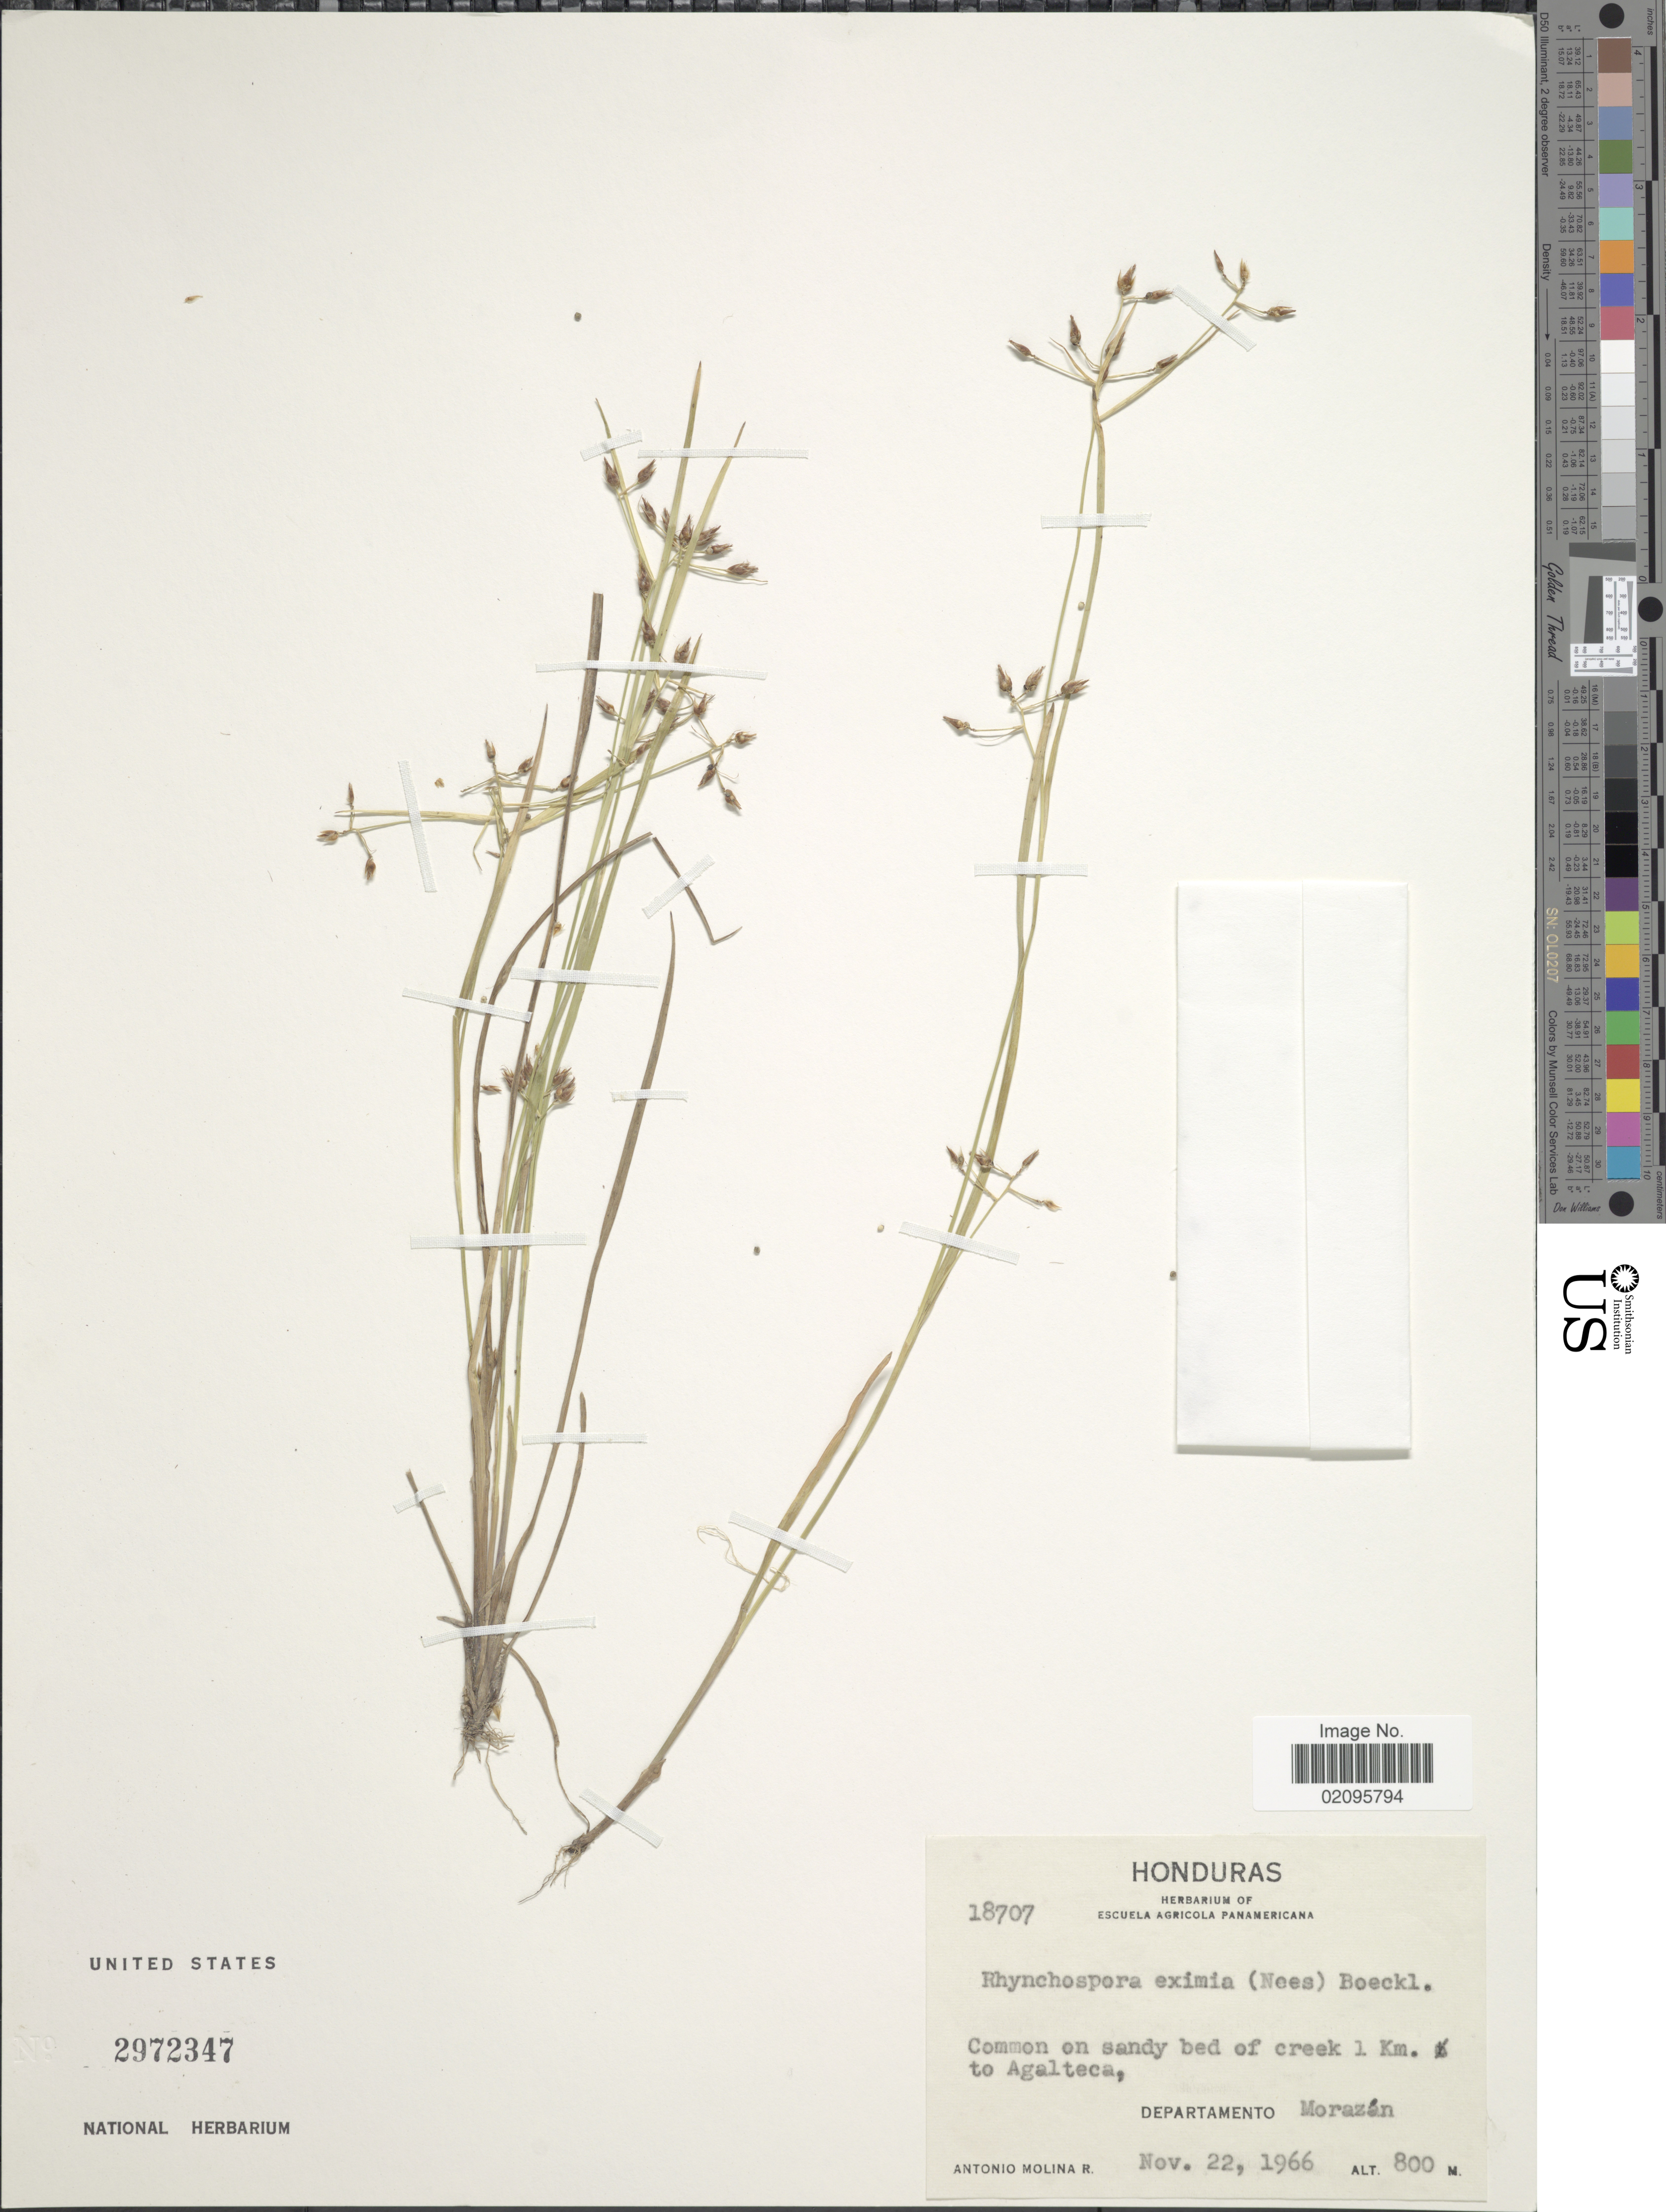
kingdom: Plantae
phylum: Tracheophyta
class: Liliopsida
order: Poales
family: Cyperaceae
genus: Rhynchospora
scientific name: Rhynchospora eximia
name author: (Nees) Boeckeler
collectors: A. Molina R.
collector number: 18707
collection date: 1966-11-22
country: Honduras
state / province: Fco. Morazán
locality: Common on sandy bed of creek 1 Km. to Agalteca, Departamento Morazan.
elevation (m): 800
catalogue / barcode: US 2972347